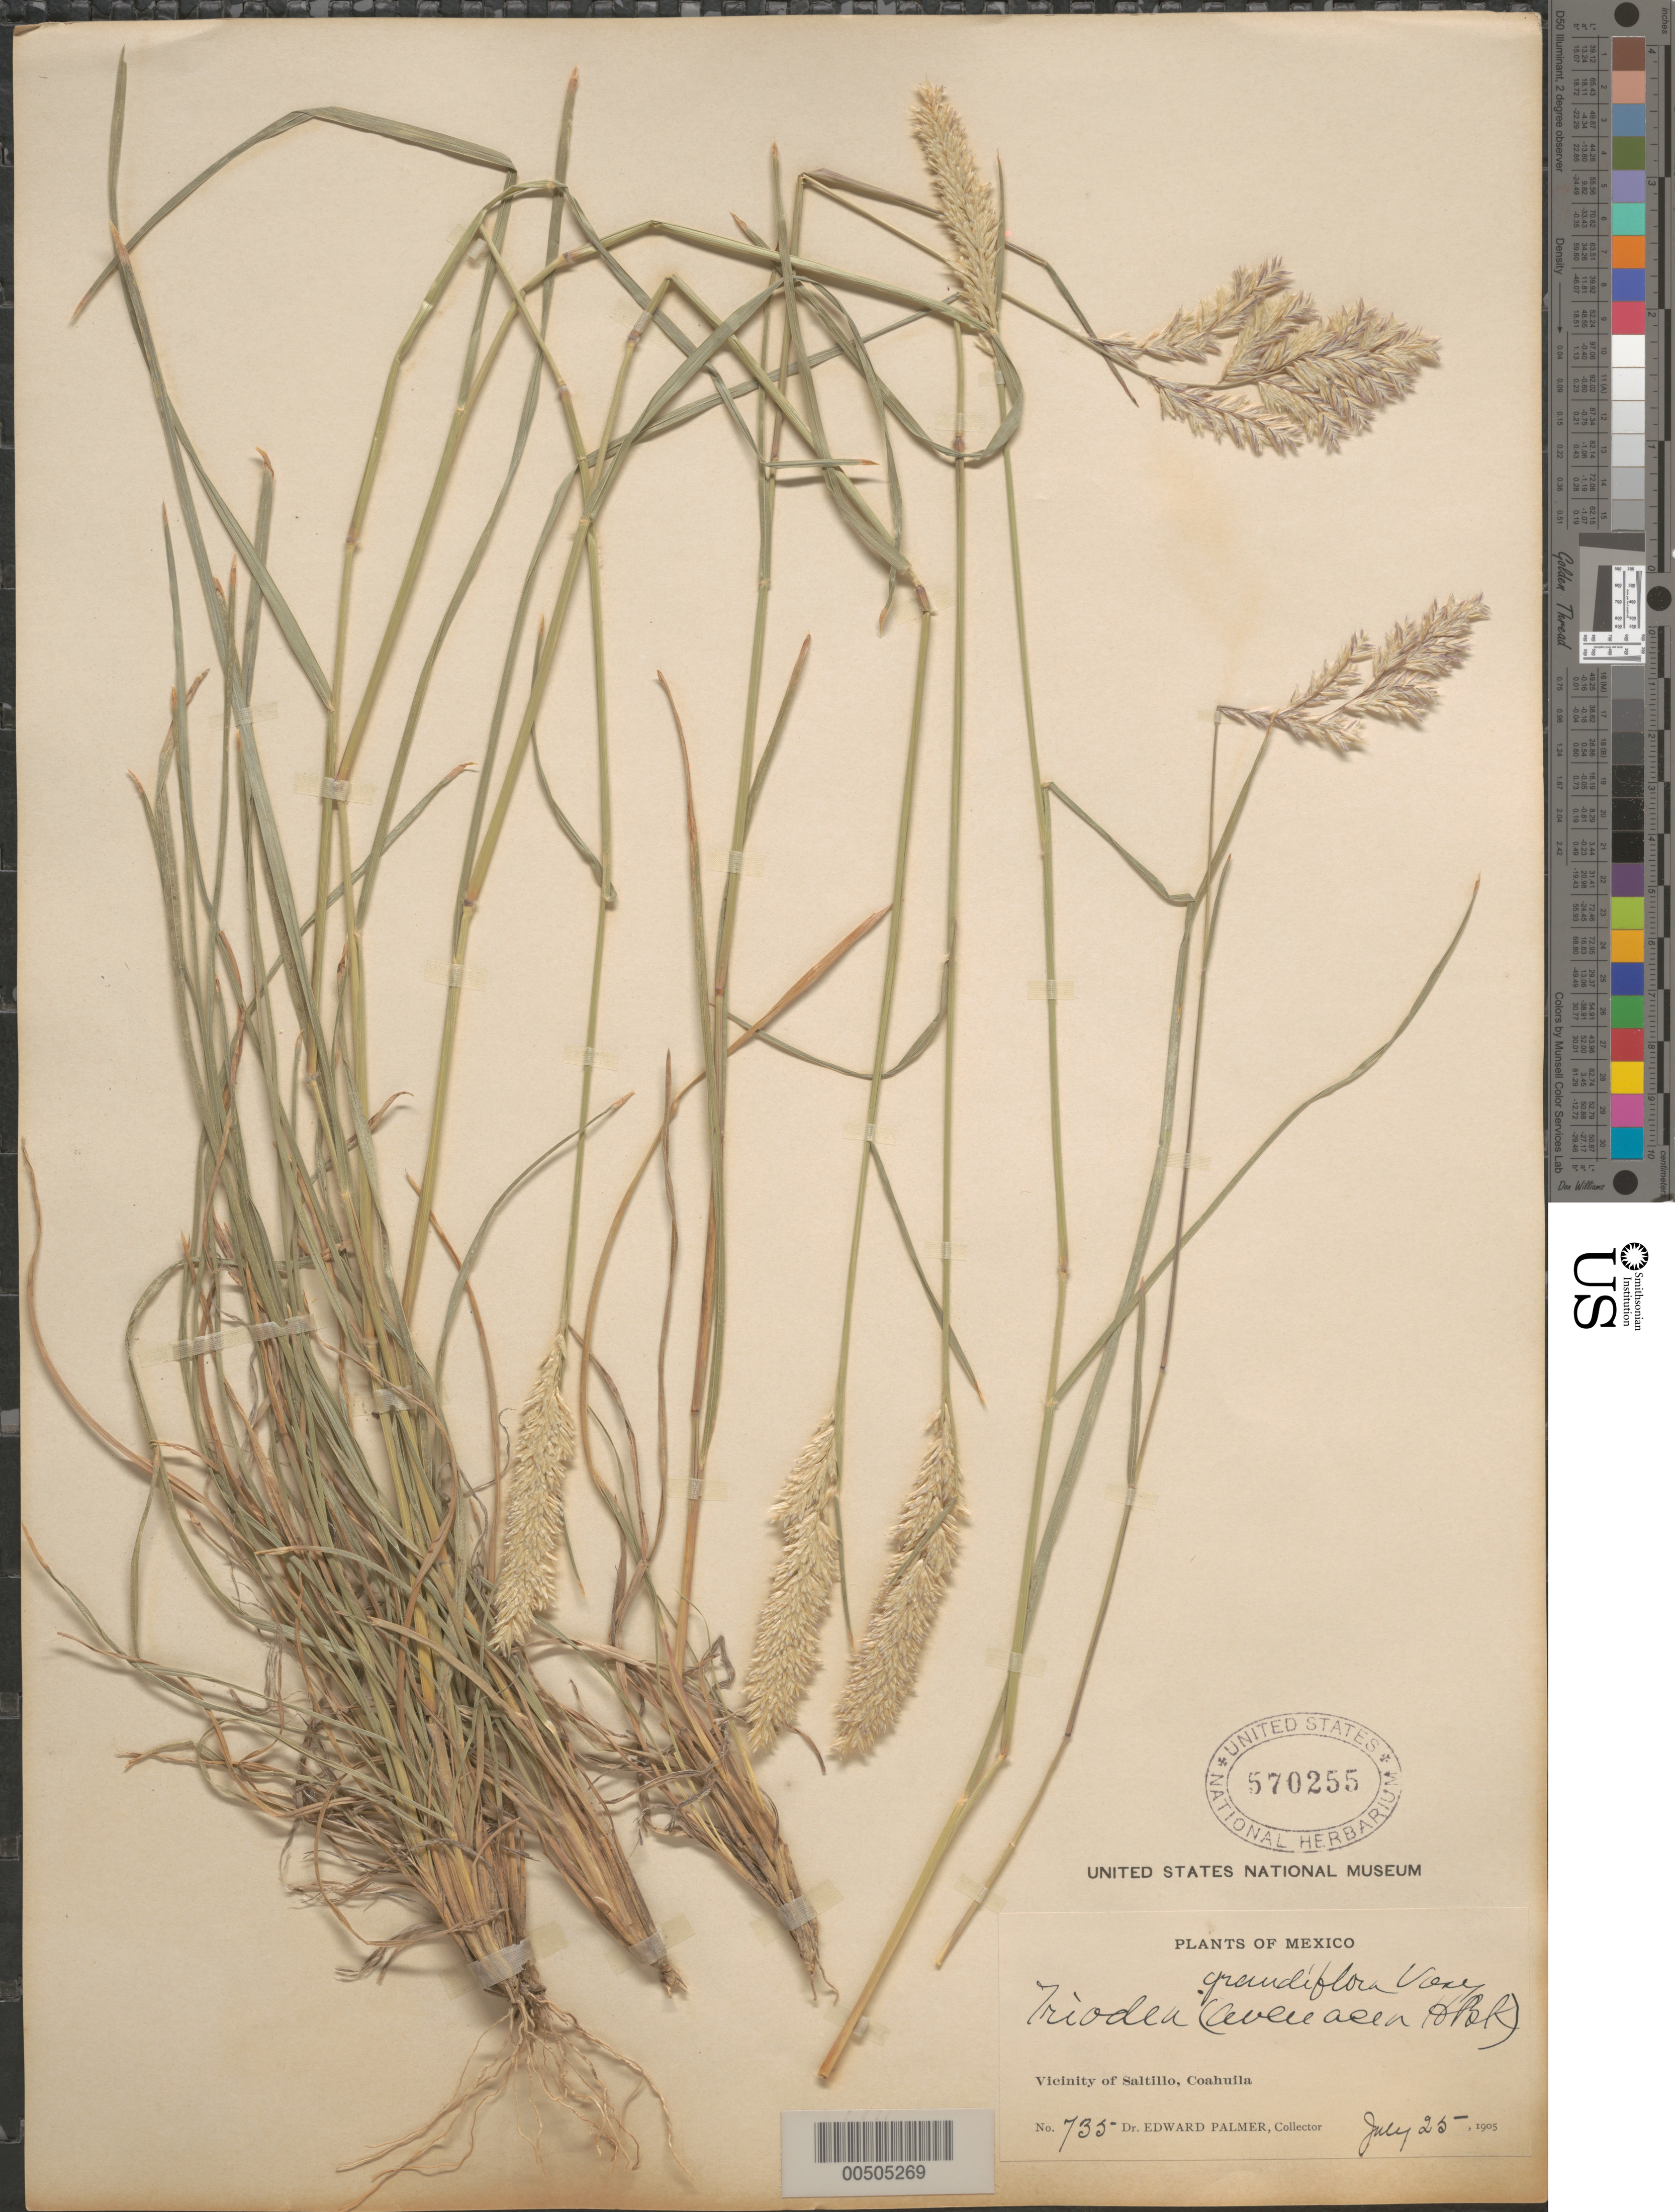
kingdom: Plantae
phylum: Tracheophyta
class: Liliopsida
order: Poales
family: Poaceae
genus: Erioneuron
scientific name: Erioneuron grandiflorum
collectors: E. Palmer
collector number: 735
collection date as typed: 25 Jul 1905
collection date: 1905-07-25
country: Mexico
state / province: Coahuila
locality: Vicinity of Saltillo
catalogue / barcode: US 570255